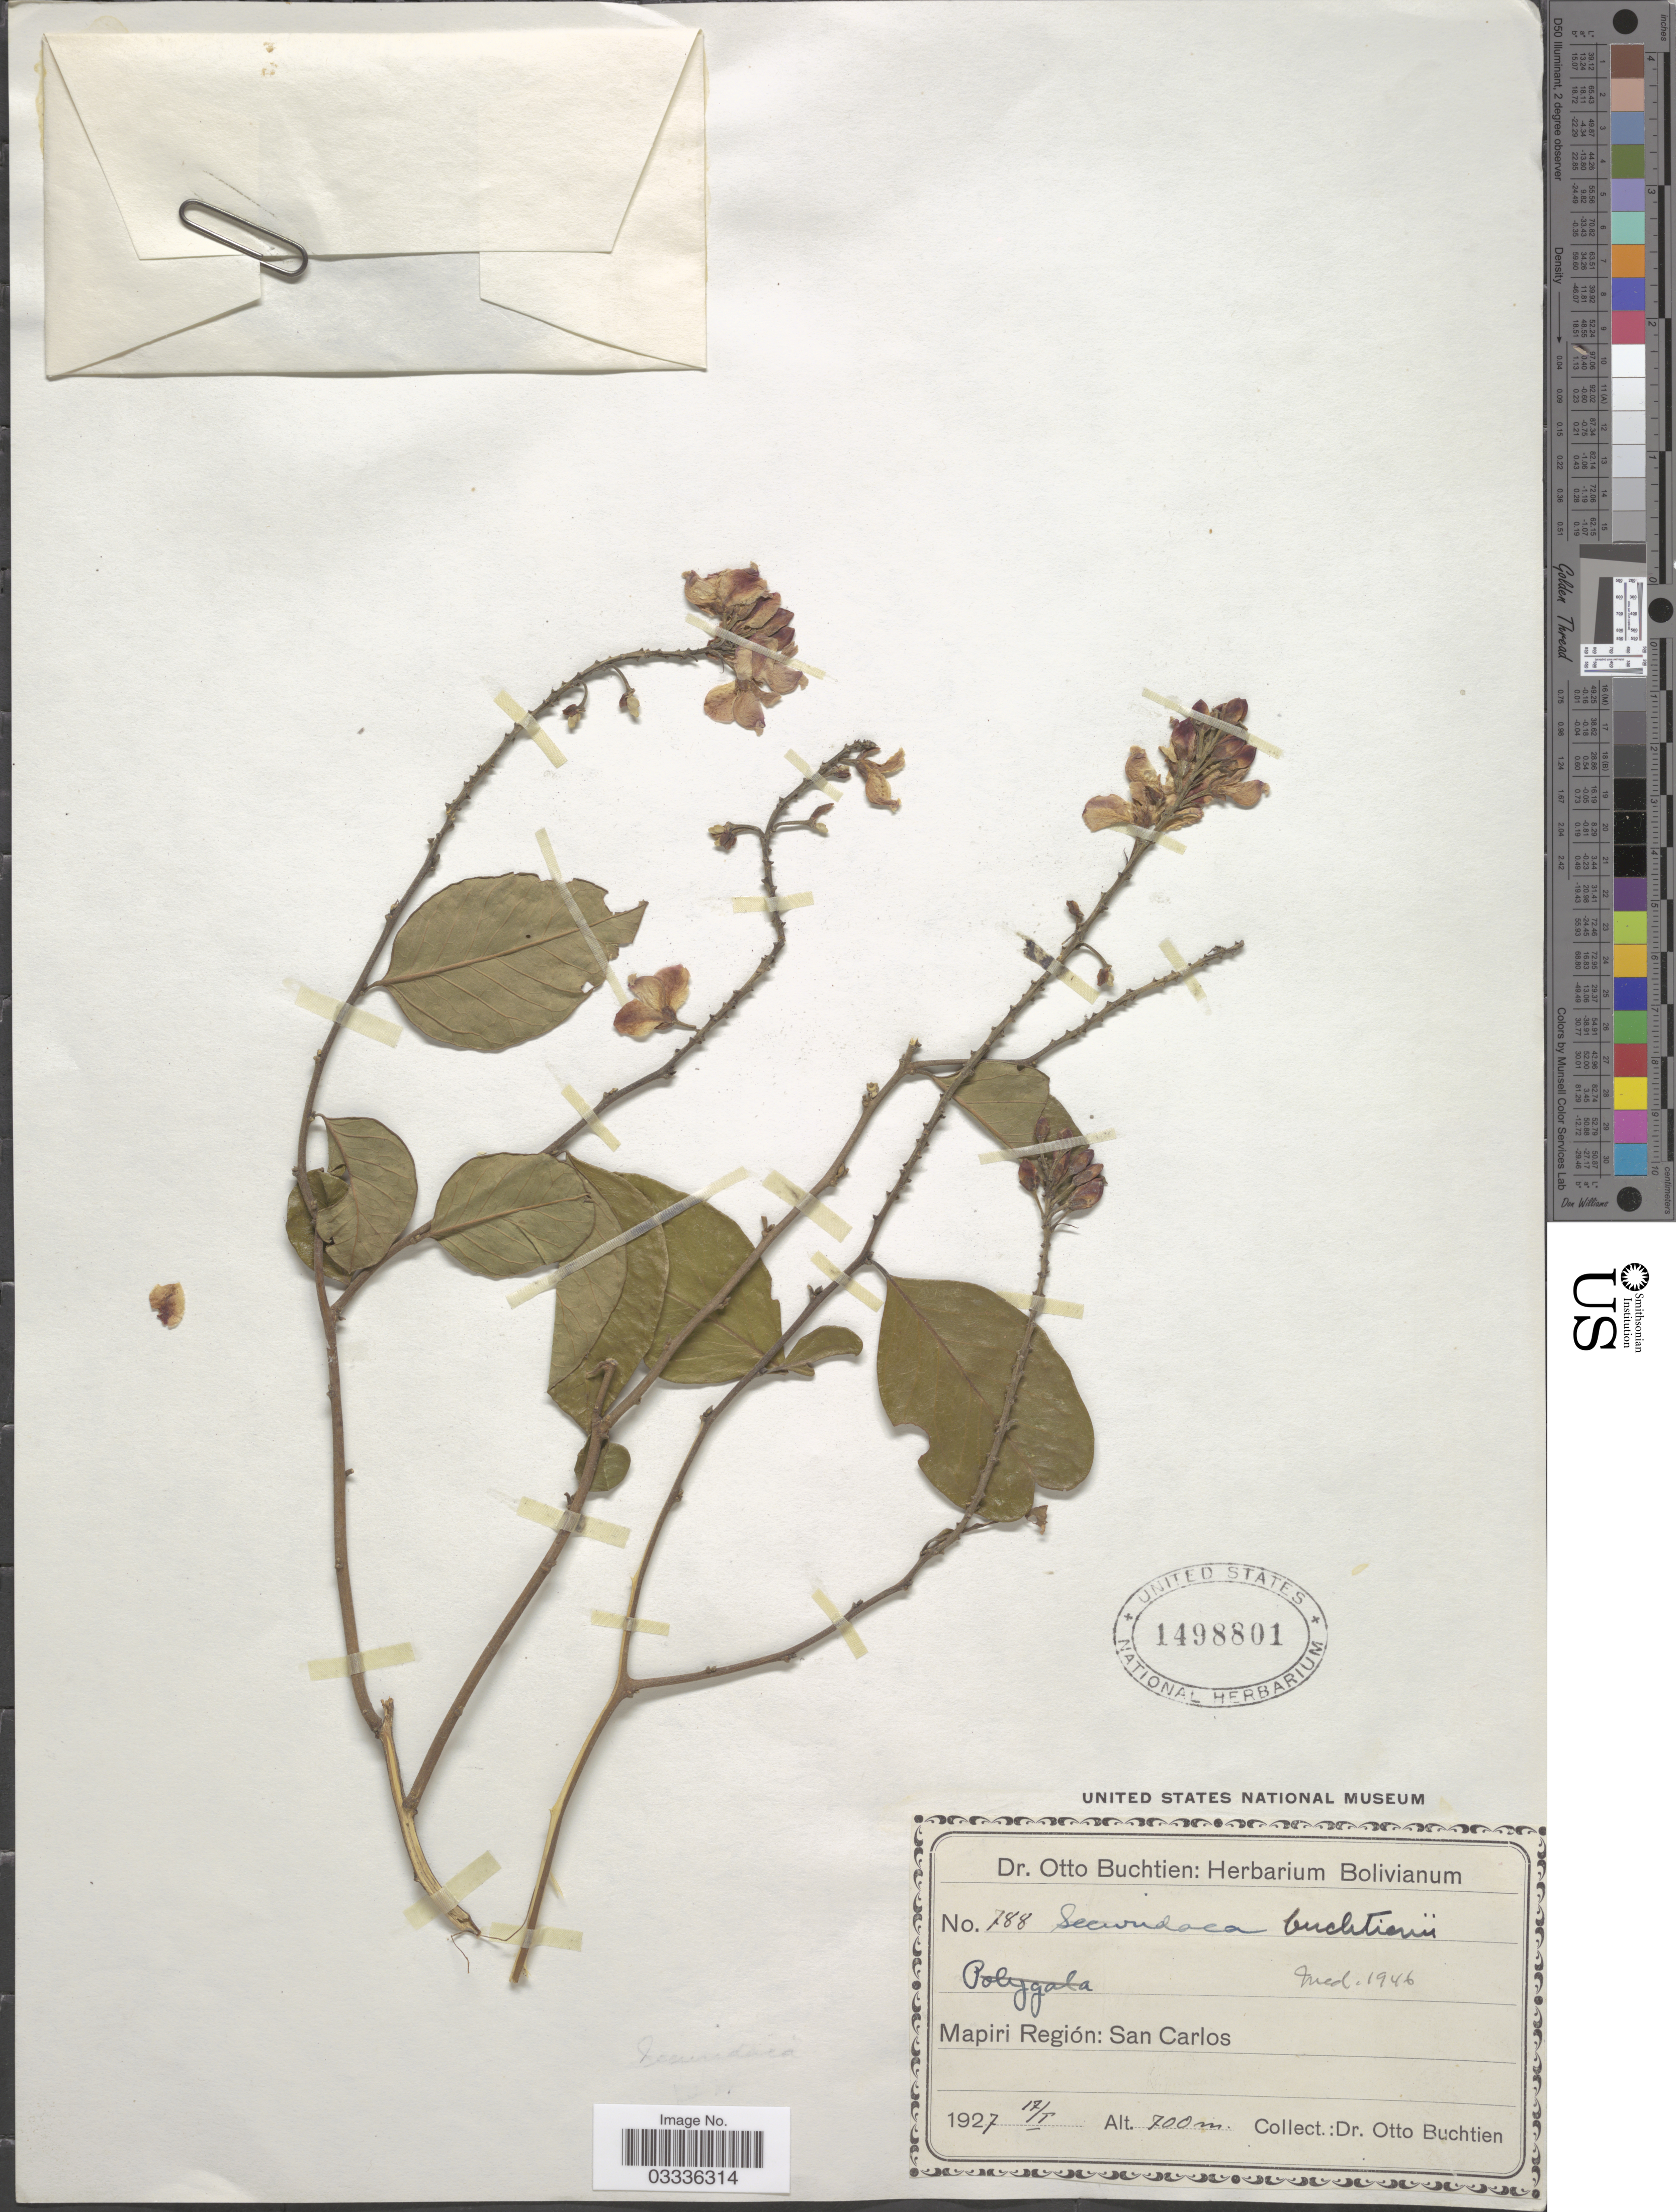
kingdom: Plantae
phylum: Tracheophyta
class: Magnoliopsida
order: Fabales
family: Polygalaceae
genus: Securidaca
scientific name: Securidaca buchtienii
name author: Bennet,A.W.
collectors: O. Buchtien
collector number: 788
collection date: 1927-01-17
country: Bolivia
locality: Mapiri Región: San Carlos.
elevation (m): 700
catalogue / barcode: US 1498801